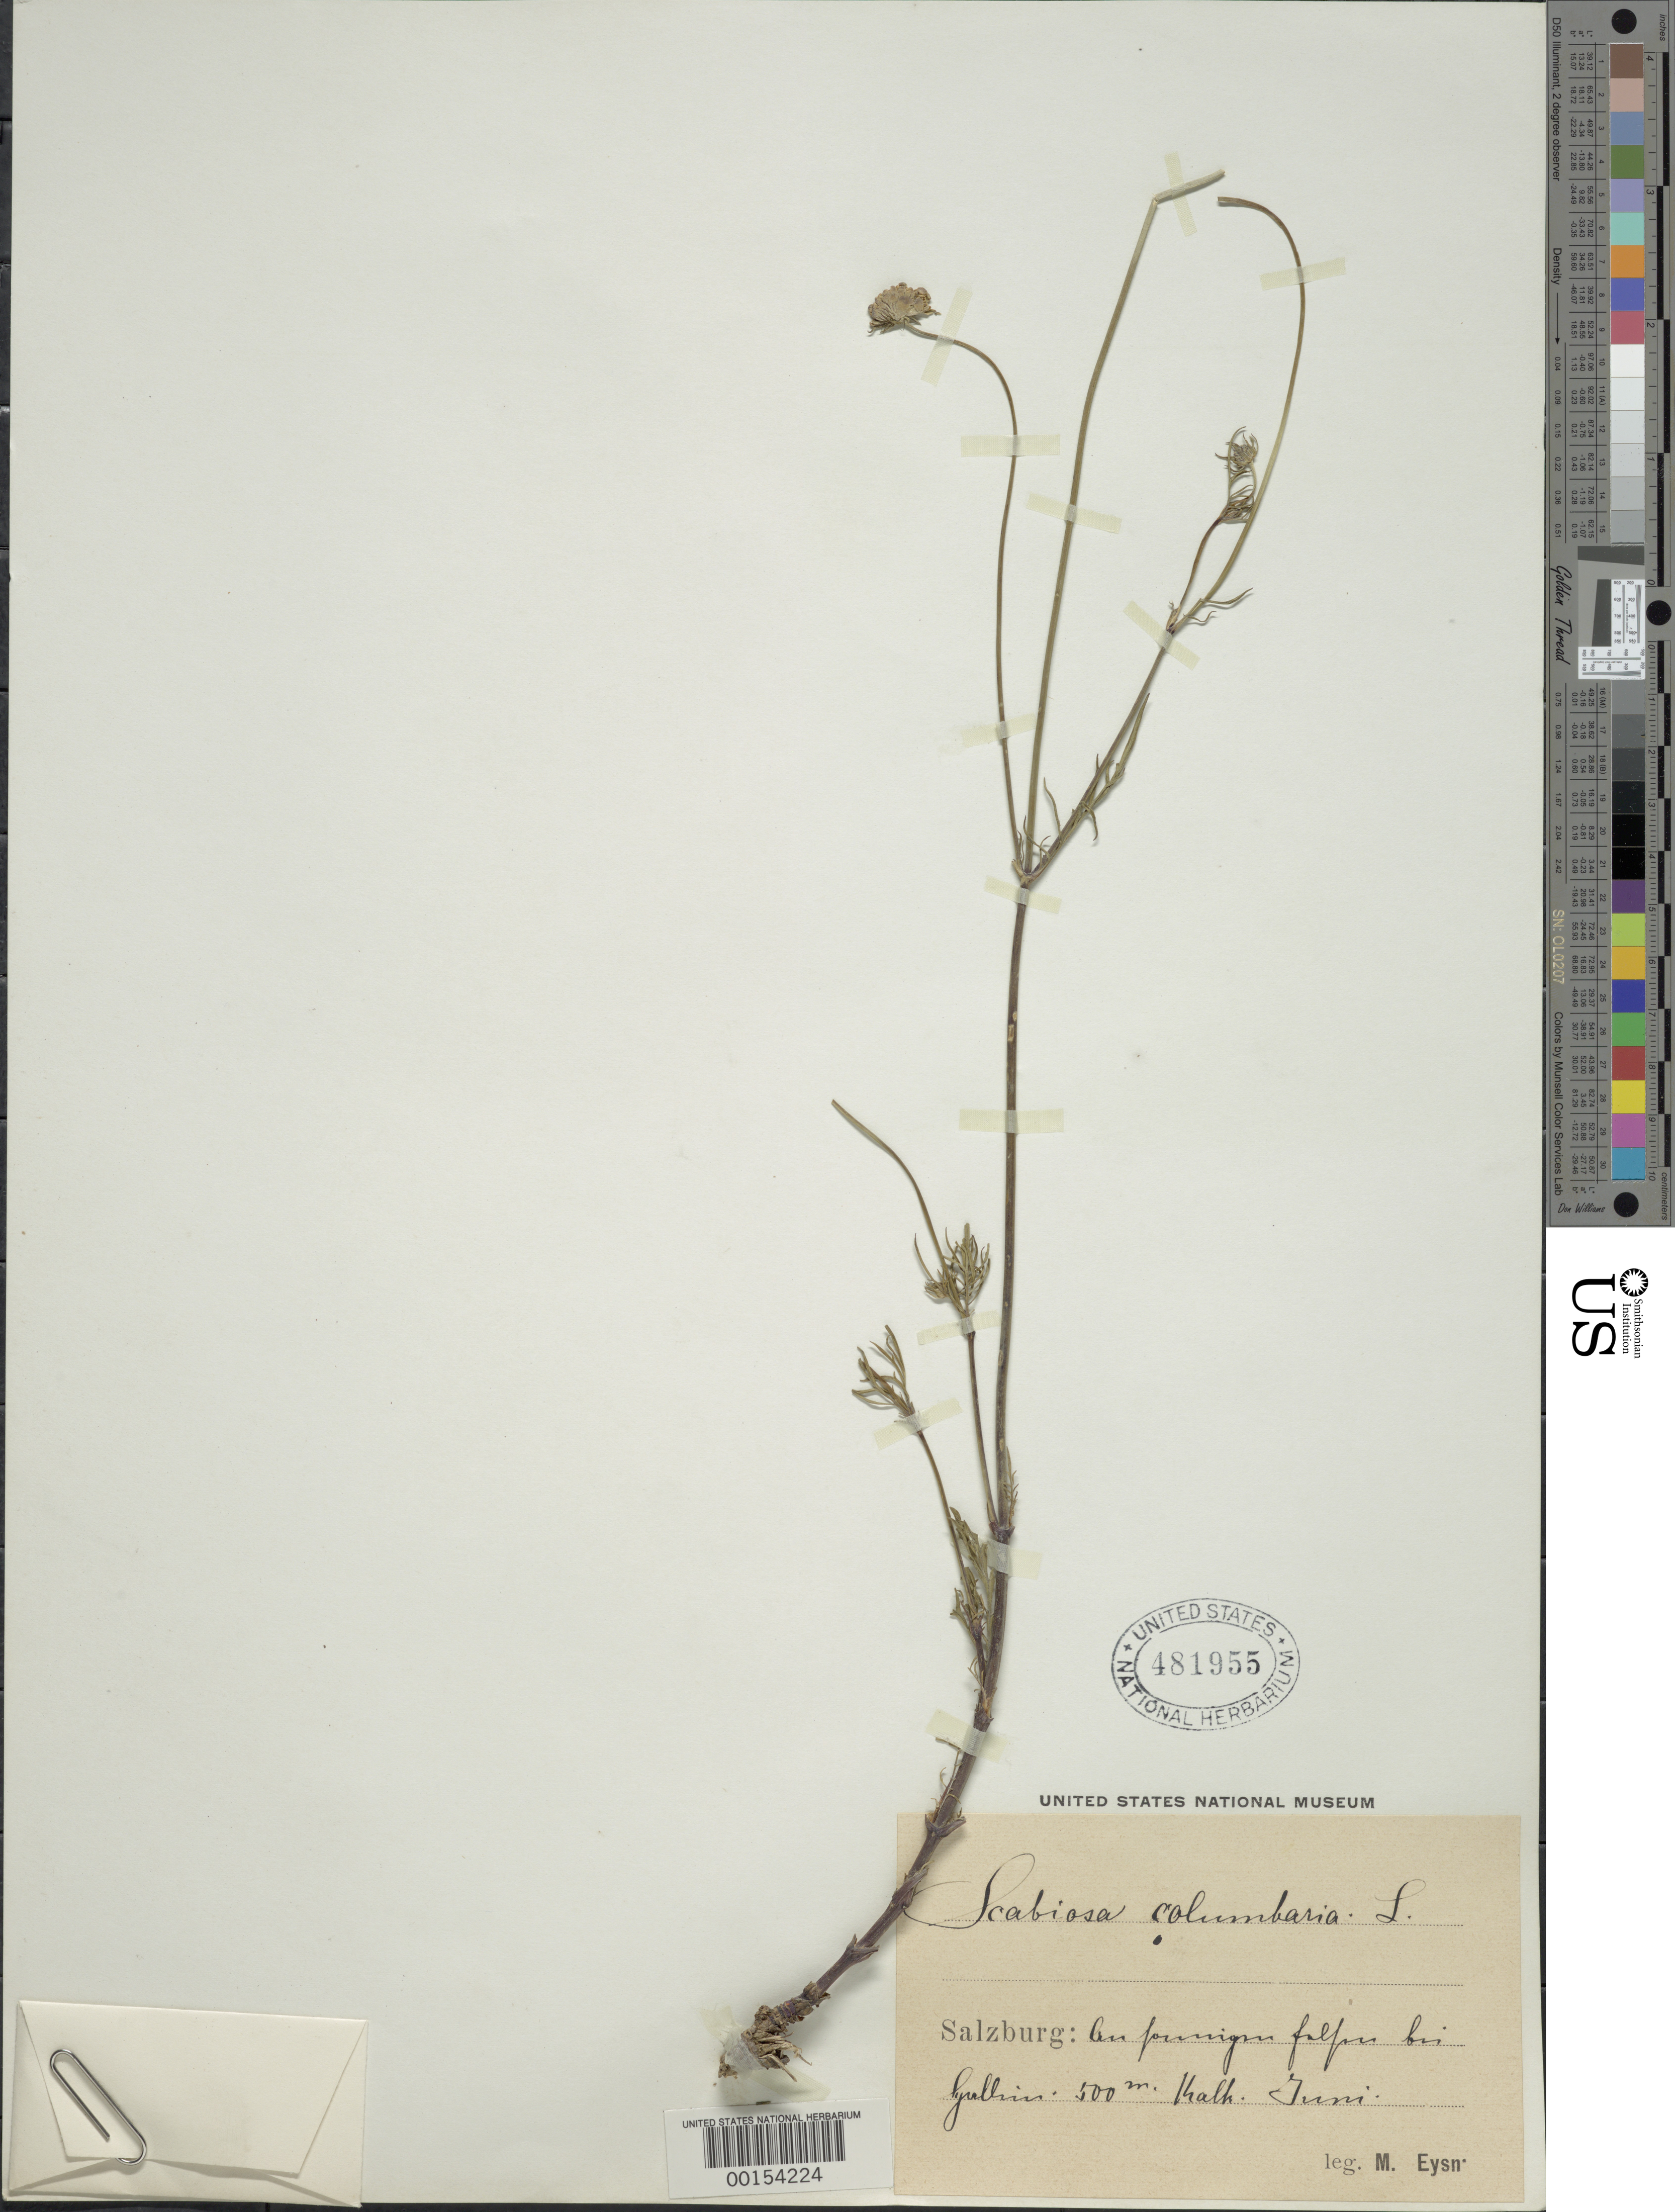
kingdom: Plantae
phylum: Tracheophyta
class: Magnoliopsida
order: Dipsacales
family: Caprifoliaceae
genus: Scabiosa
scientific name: Scabiosa columbaria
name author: L.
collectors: M. Eysn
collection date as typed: Jun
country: Austria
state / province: Salzburg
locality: Salzburg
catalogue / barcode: US 481955